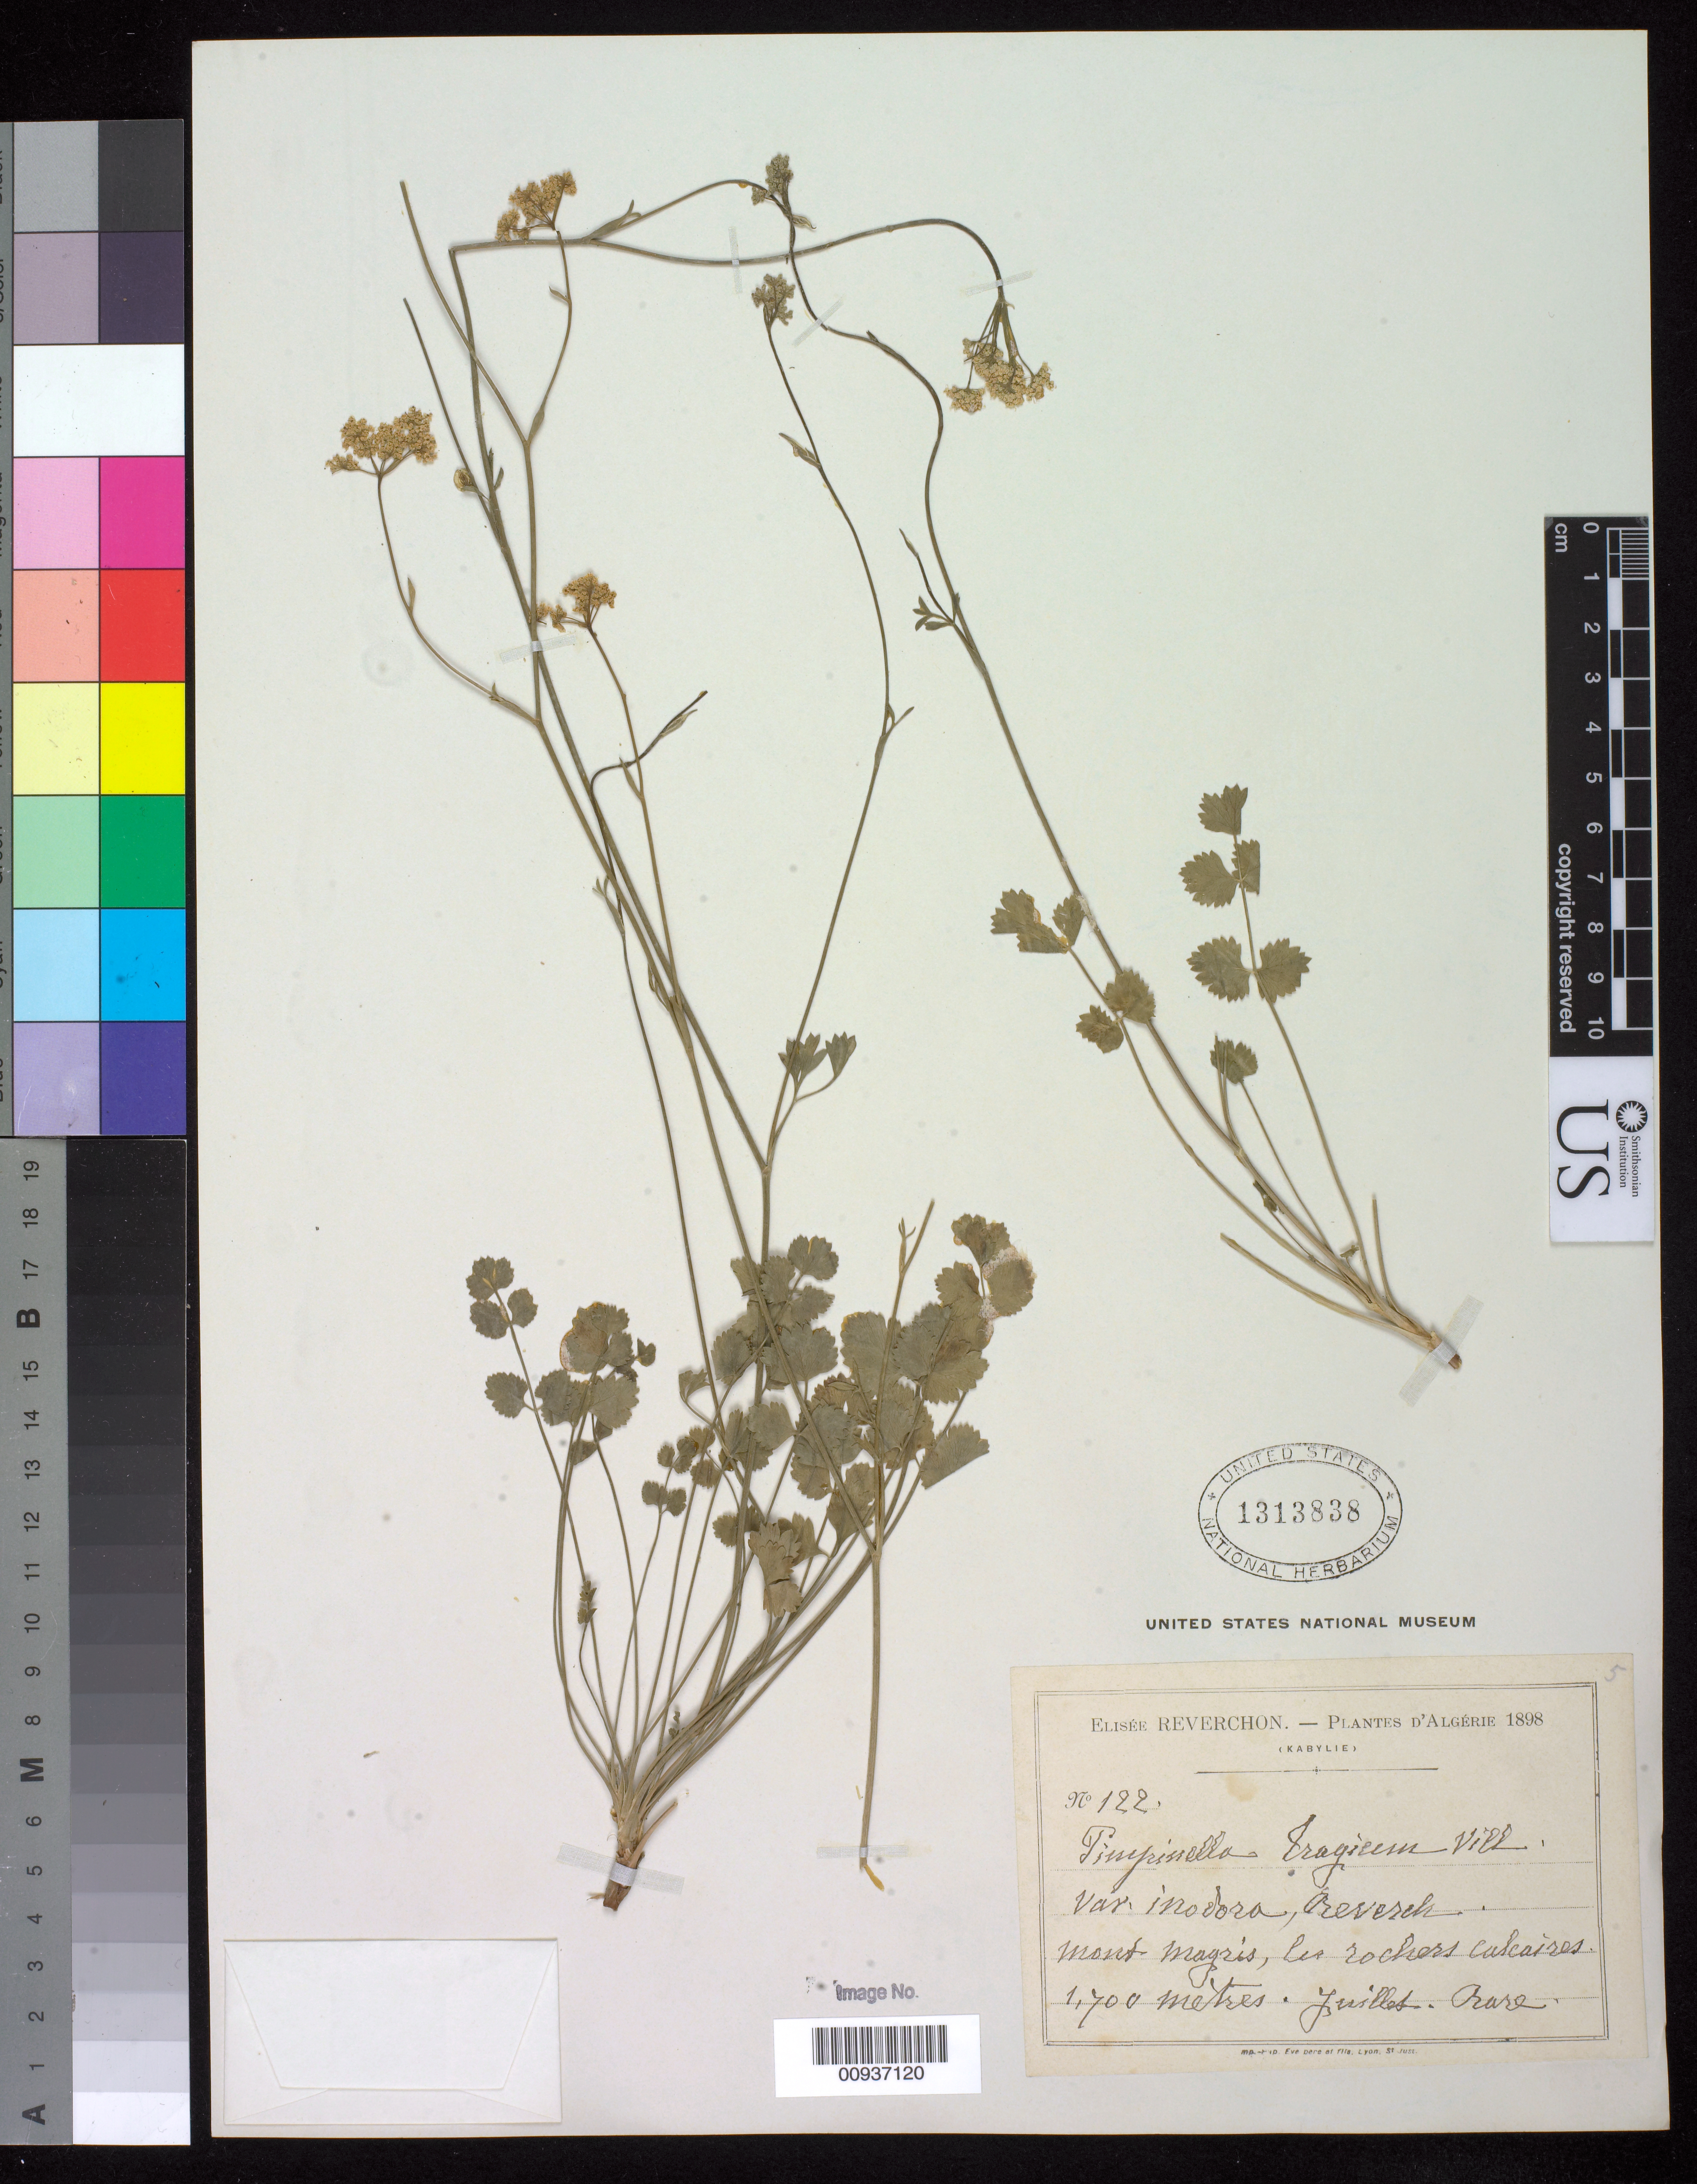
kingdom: Plantae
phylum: Tracheophyta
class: Magnoliopsida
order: Apiales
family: Apiaceae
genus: Pimpinella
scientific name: Pimpinella tragium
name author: Vill.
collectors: E. Reverchon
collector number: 122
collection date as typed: Jul 1898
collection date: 1898-07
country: Algeria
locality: (Kabylie) Mont magris, les zochers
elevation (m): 1700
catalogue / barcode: US 1313838